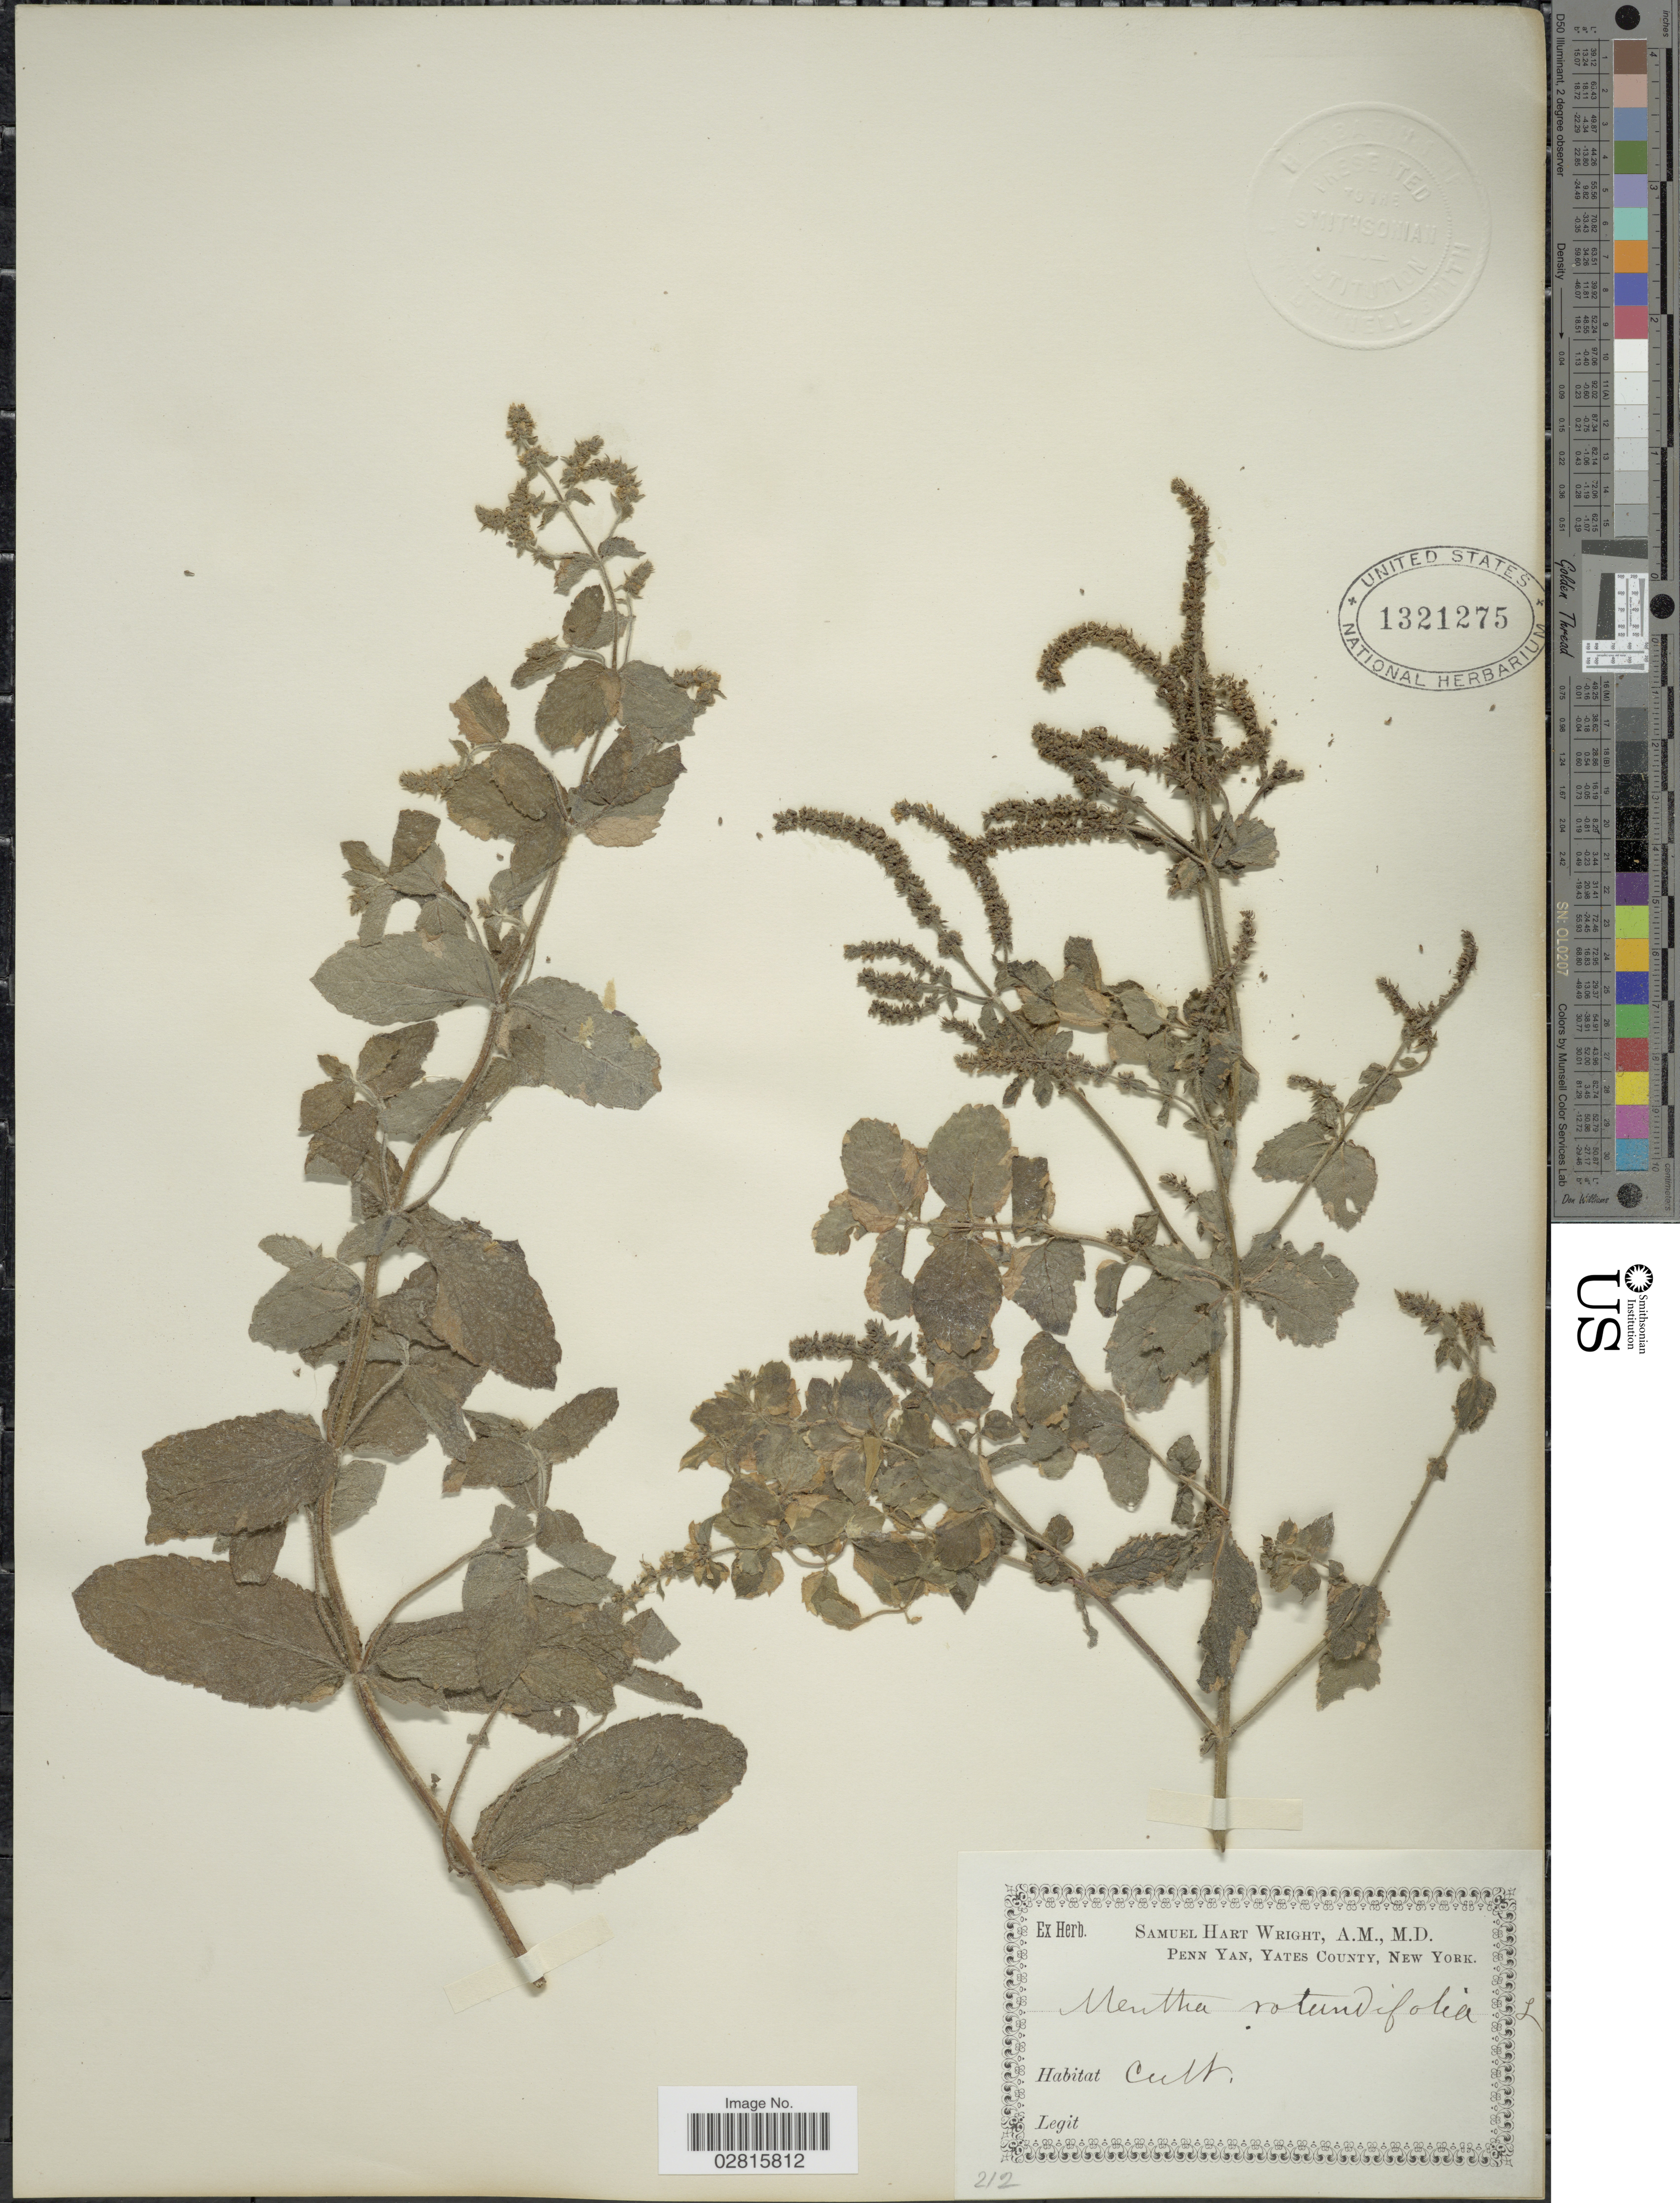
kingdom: Plantae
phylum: Tracheophyta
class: Magnoliopsida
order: Lamiales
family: Lamiaceae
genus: Mentha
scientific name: Mentha rotundifolia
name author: (L.) Huds.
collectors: S. H. Wright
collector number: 212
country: United States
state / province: New York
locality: Penn Yan, Yates County. Cult.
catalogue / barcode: US 1321275